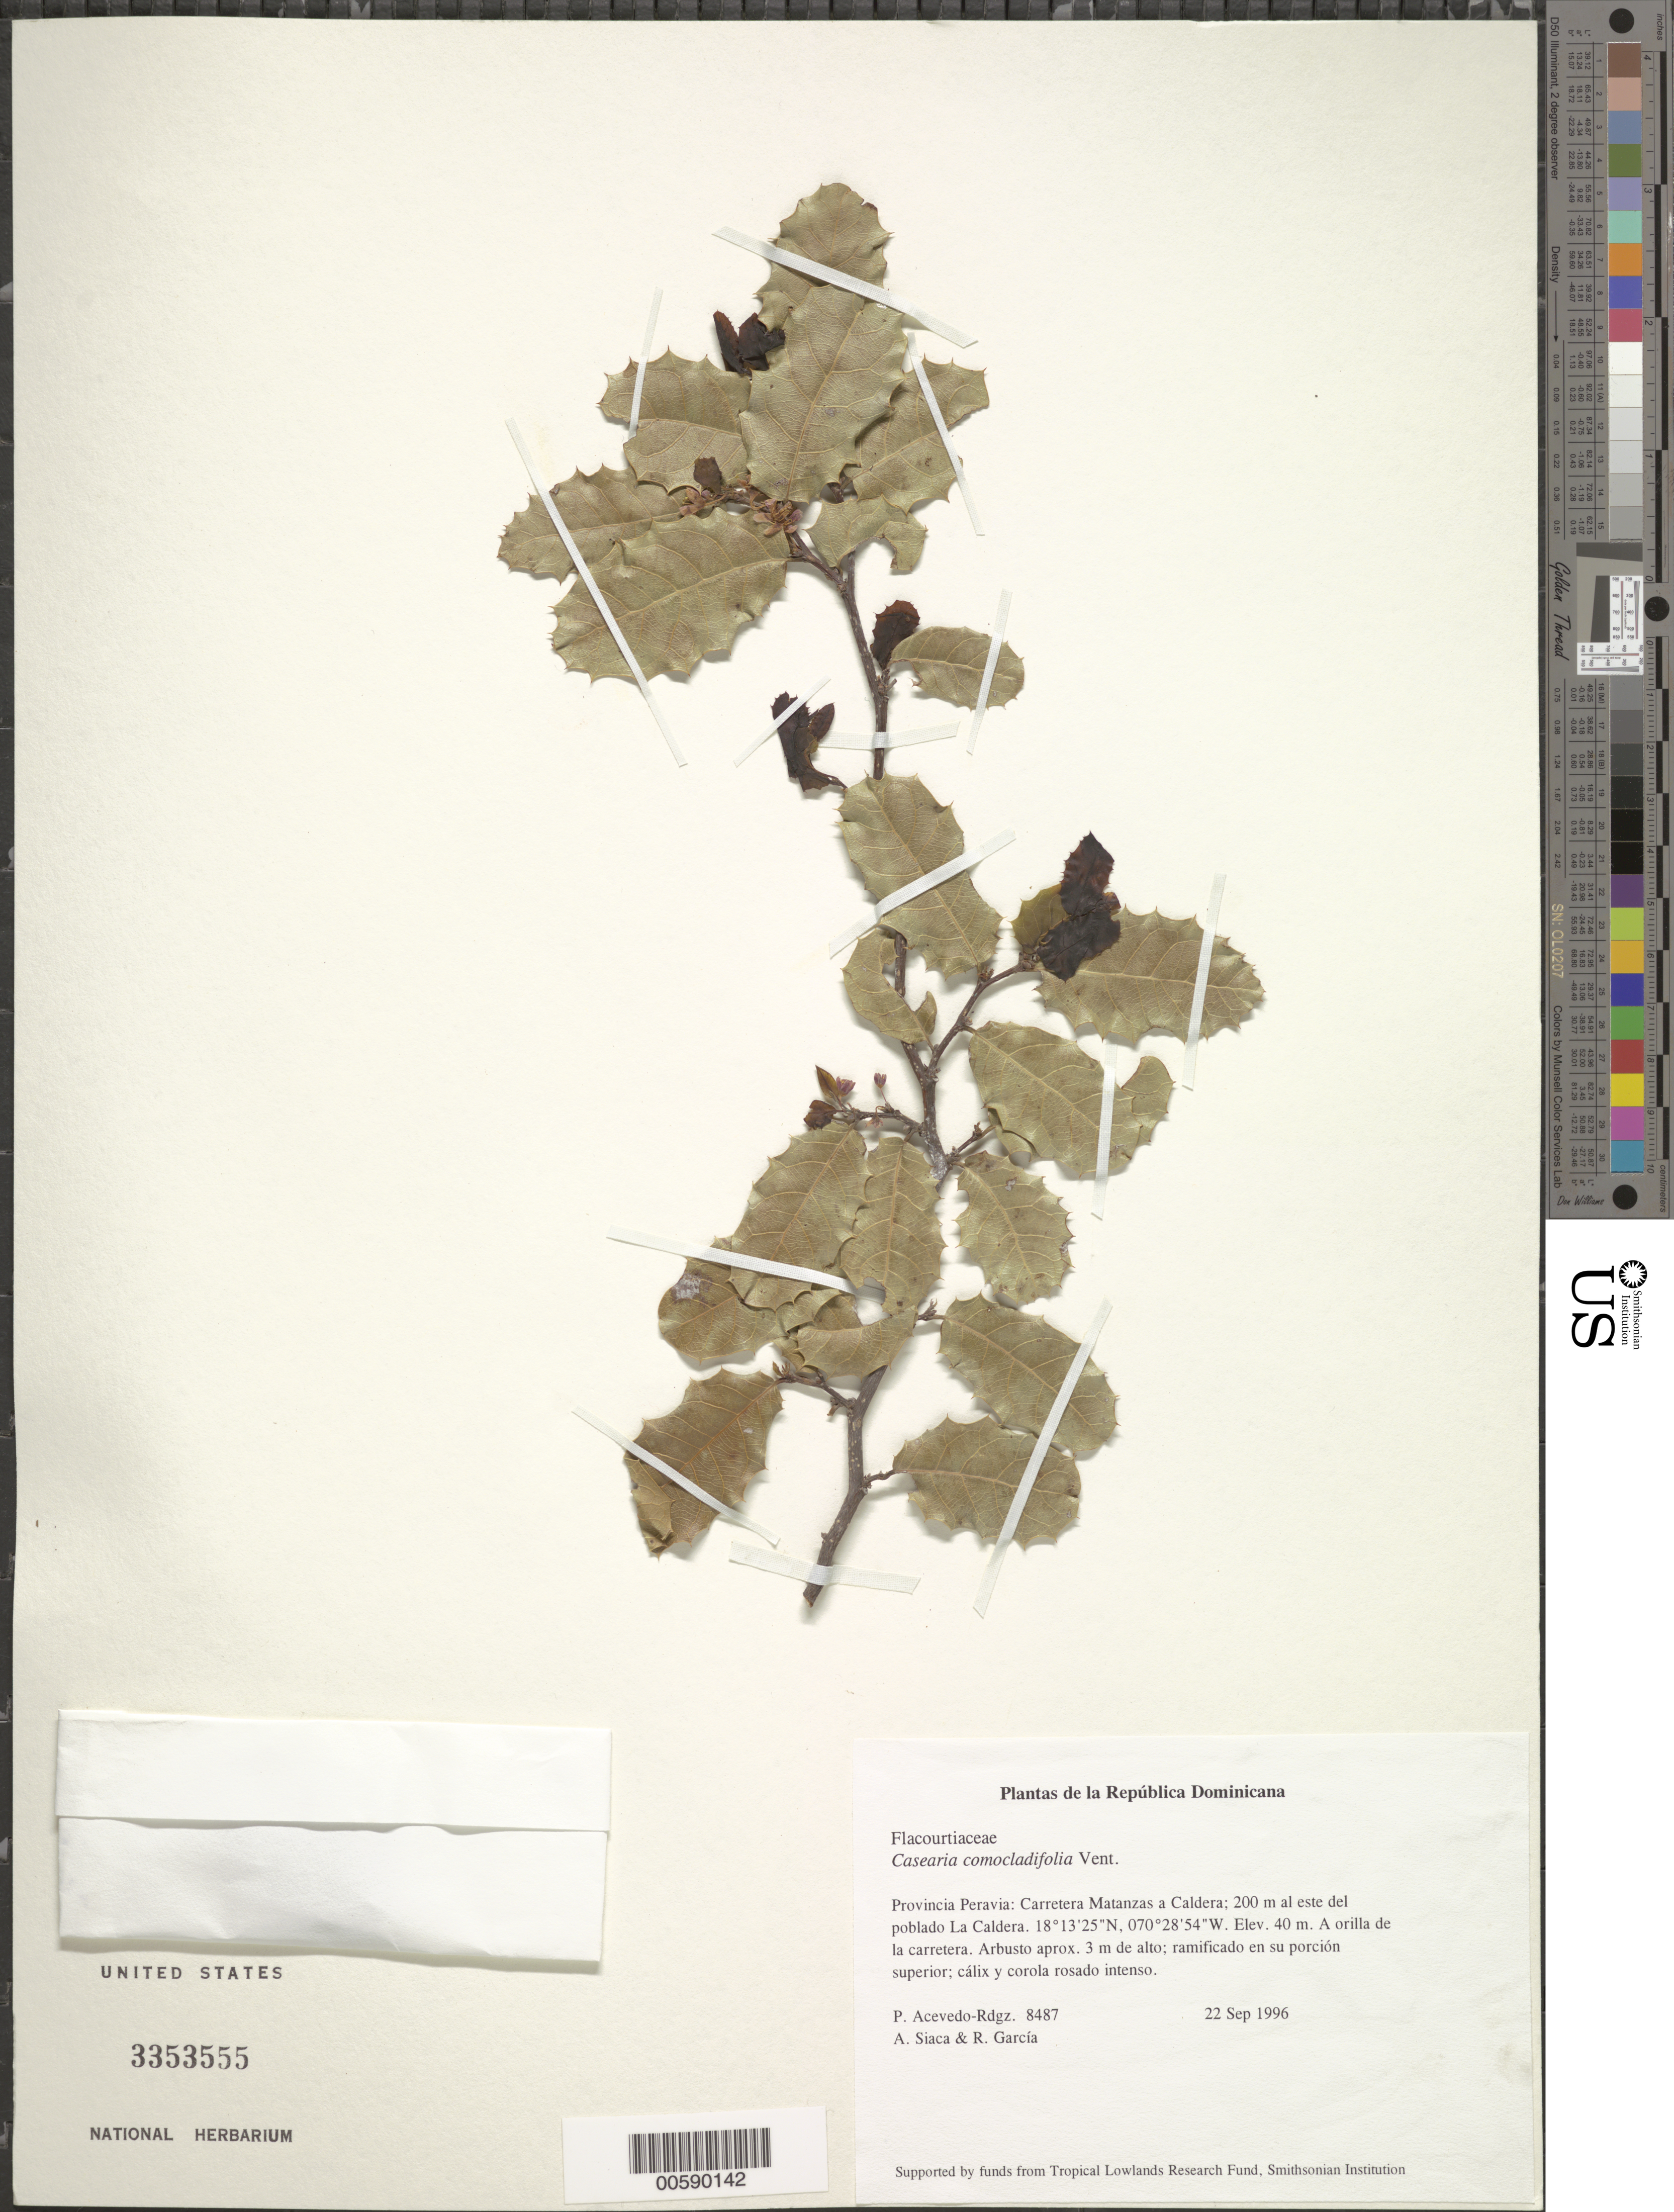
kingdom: Plantae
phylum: Tracheophyta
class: Magnoliopsida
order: Malpighiales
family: Salicaceae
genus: Casearia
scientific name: Casearia ilicifolia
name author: Vent.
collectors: P. Acevedo-Rodr., A. Siaca & R. G. García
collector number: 8487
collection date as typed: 22 Sep 1996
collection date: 1996-09-22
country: Dominican Republic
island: Hispaniola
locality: Provincia Peravia: Carretera Matanzas a Caldera; 200 m al este del poblado La Caldera.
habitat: A orilla de la carretera.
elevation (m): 40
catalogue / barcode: US 3353555